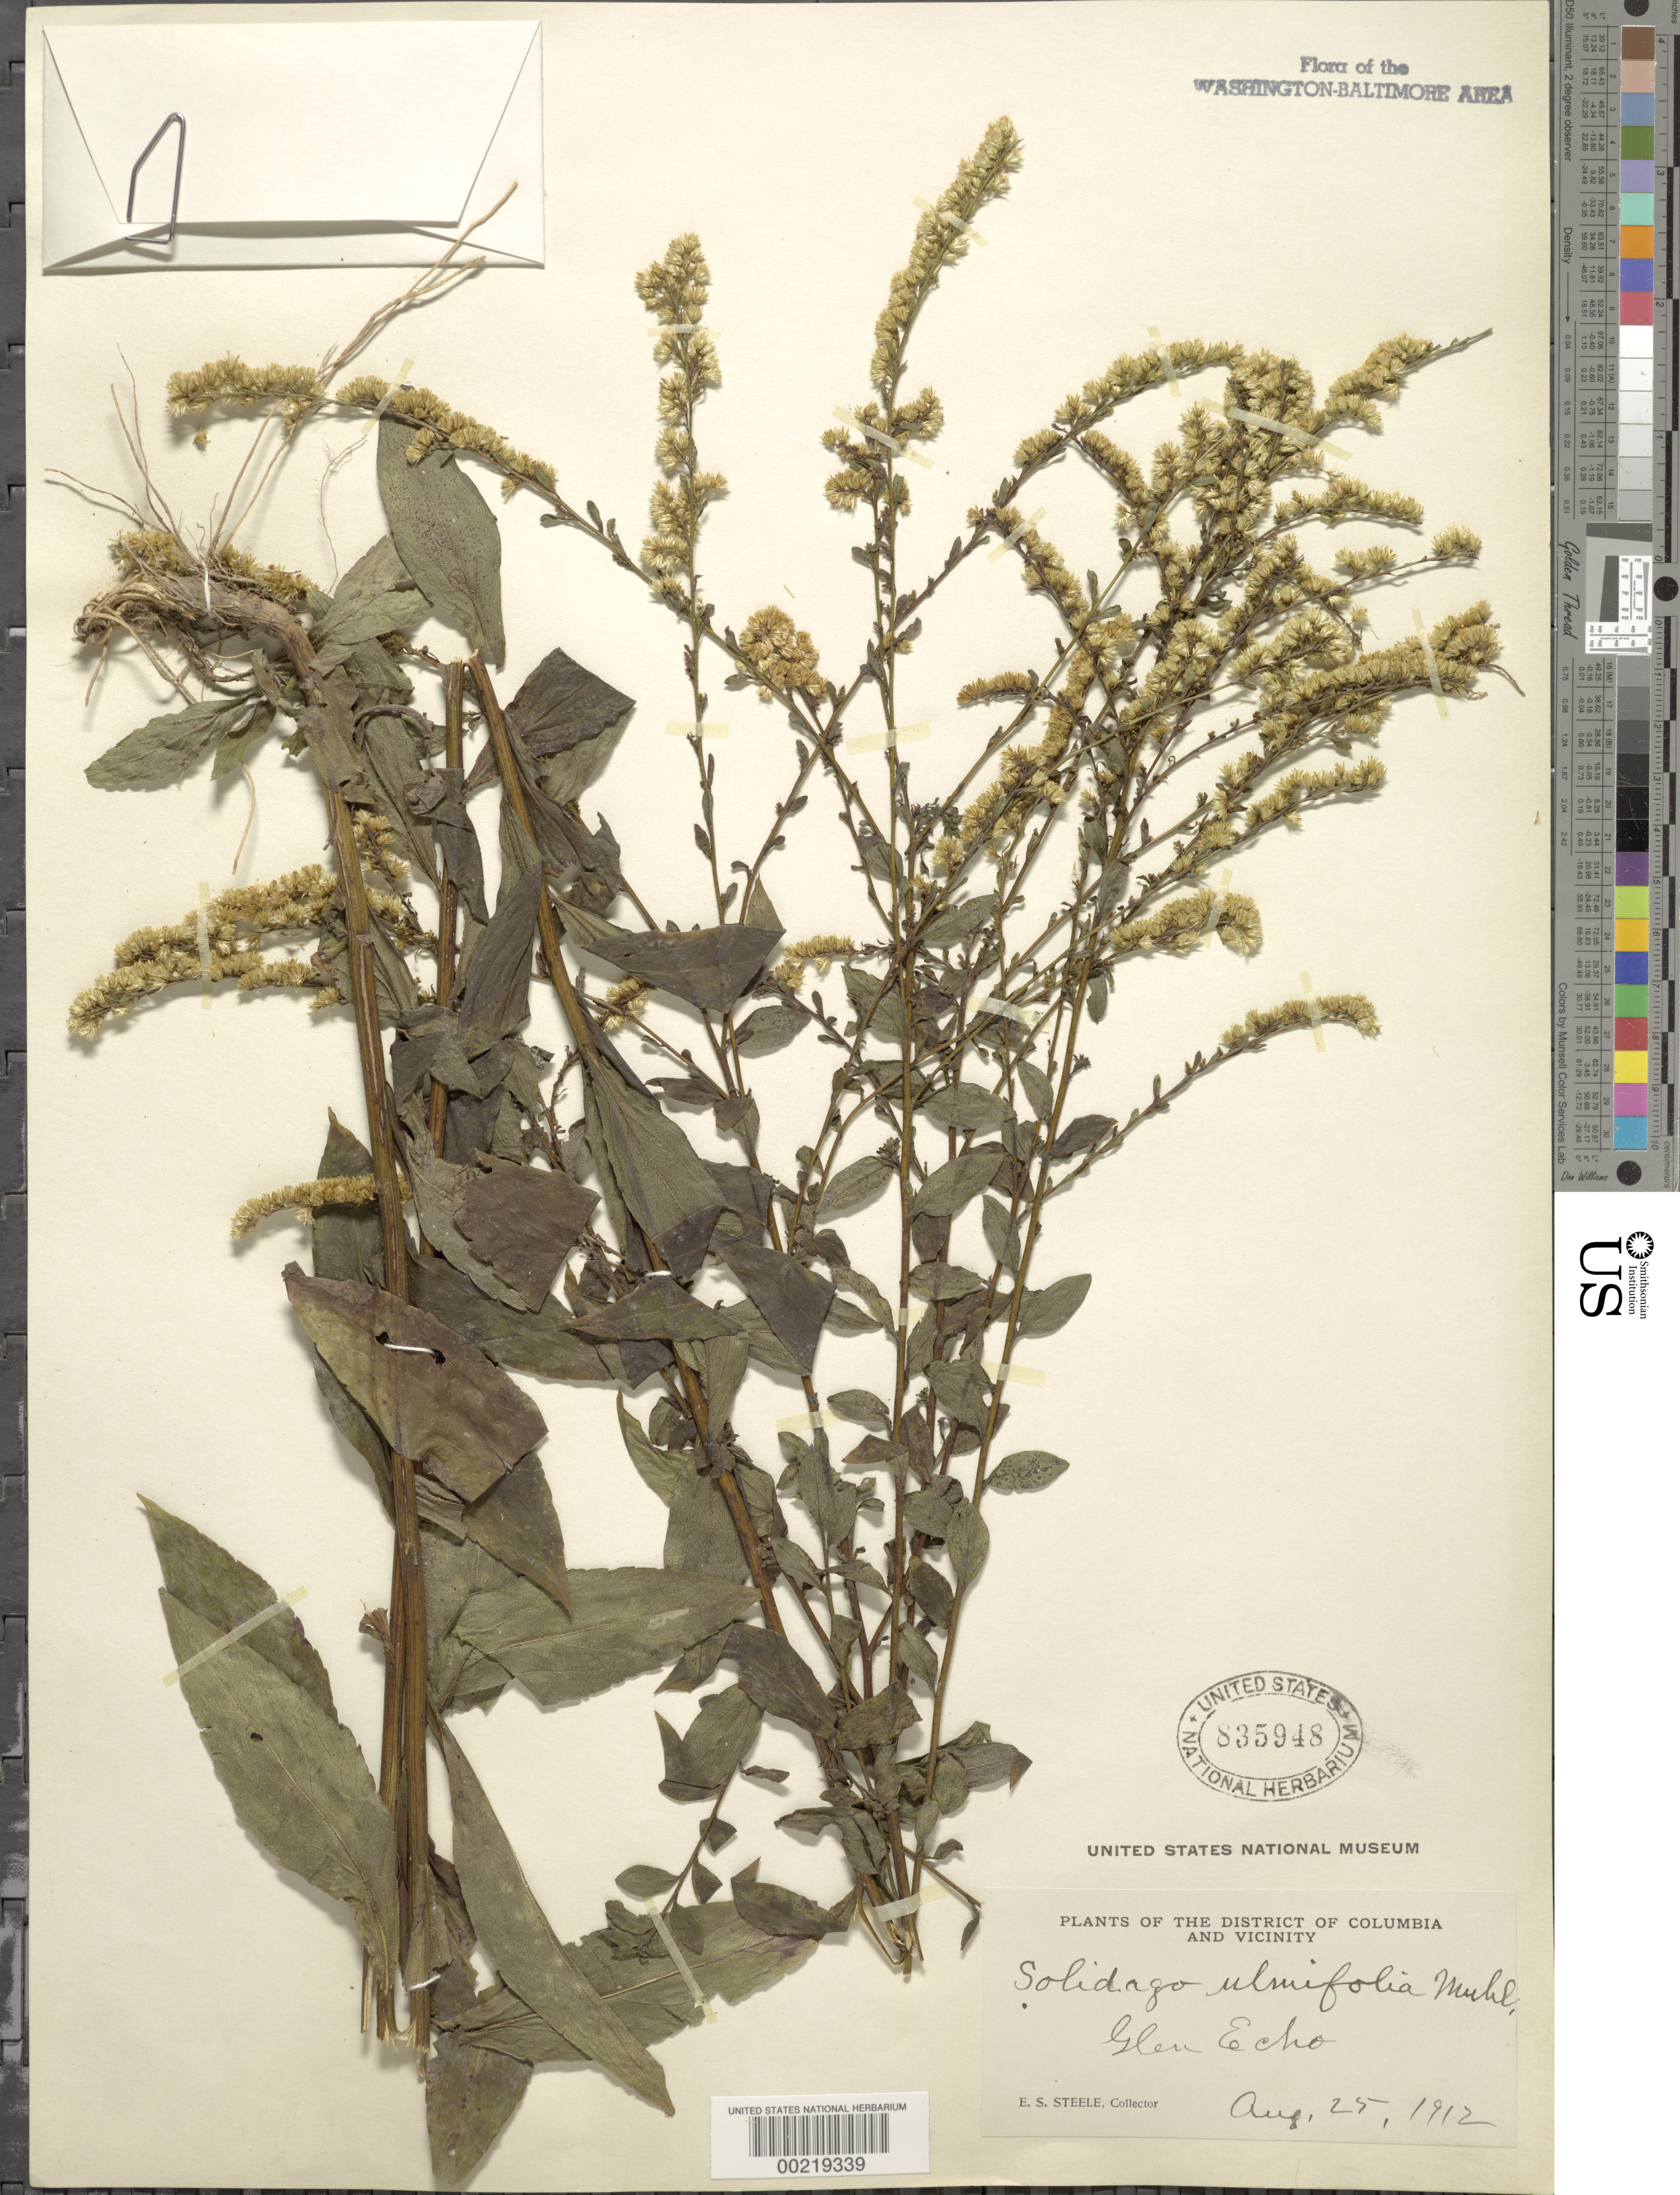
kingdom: Plantae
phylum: Tracheophyta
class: Magnoliopsida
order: Asterales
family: Asteraceae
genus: Solidago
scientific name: Solidago ulmifolia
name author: Muhl. ex Willd.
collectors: E. Steele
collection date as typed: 25 Aug 1912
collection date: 1912-08-25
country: United States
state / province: Maryland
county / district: Montgomery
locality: Glen Echo C. & O. Canal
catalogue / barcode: US 835948